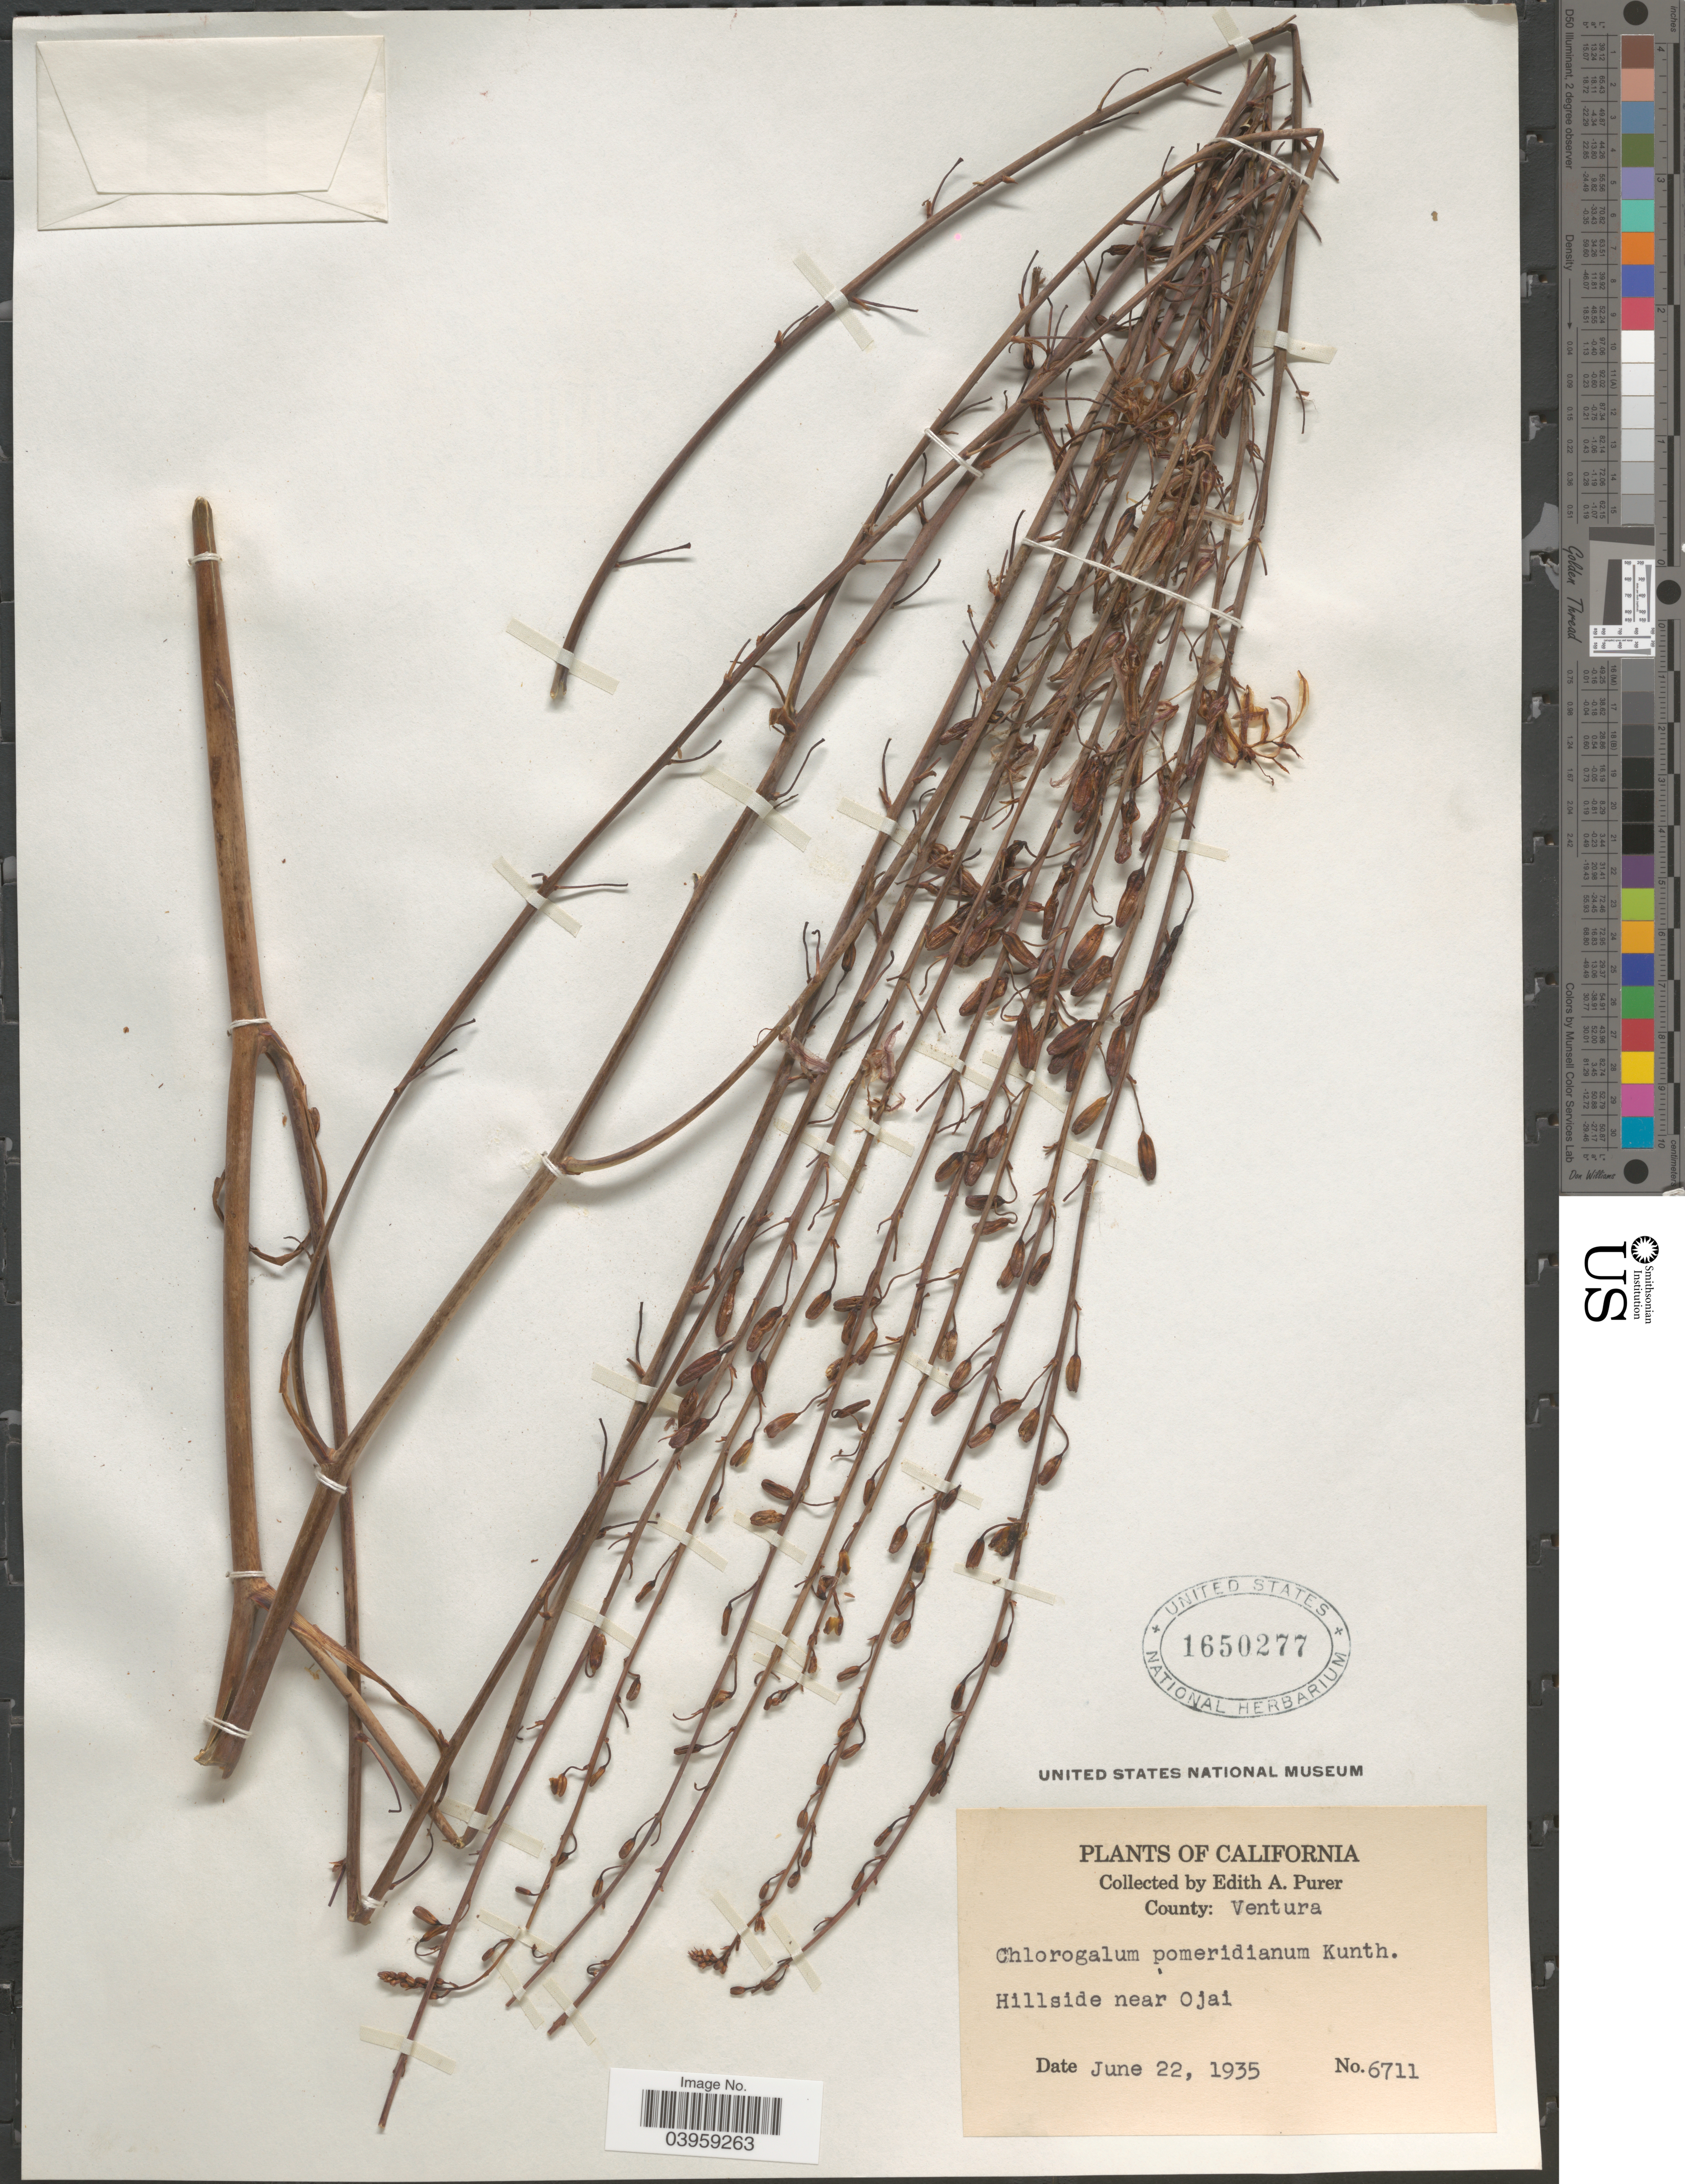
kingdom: Plantae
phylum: Tracheophyta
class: Liliopsida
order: Asparagales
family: Asparagaceae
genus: Chlorogalum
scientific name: Chlorogalum pomeridianum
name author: (DC.) Kunth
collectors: E. Purer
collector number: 6711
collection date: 1935-06-22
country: United States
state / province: California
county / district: Ventura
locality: County: Ventura. Hillside near Ojai.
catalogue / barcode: US 1650277